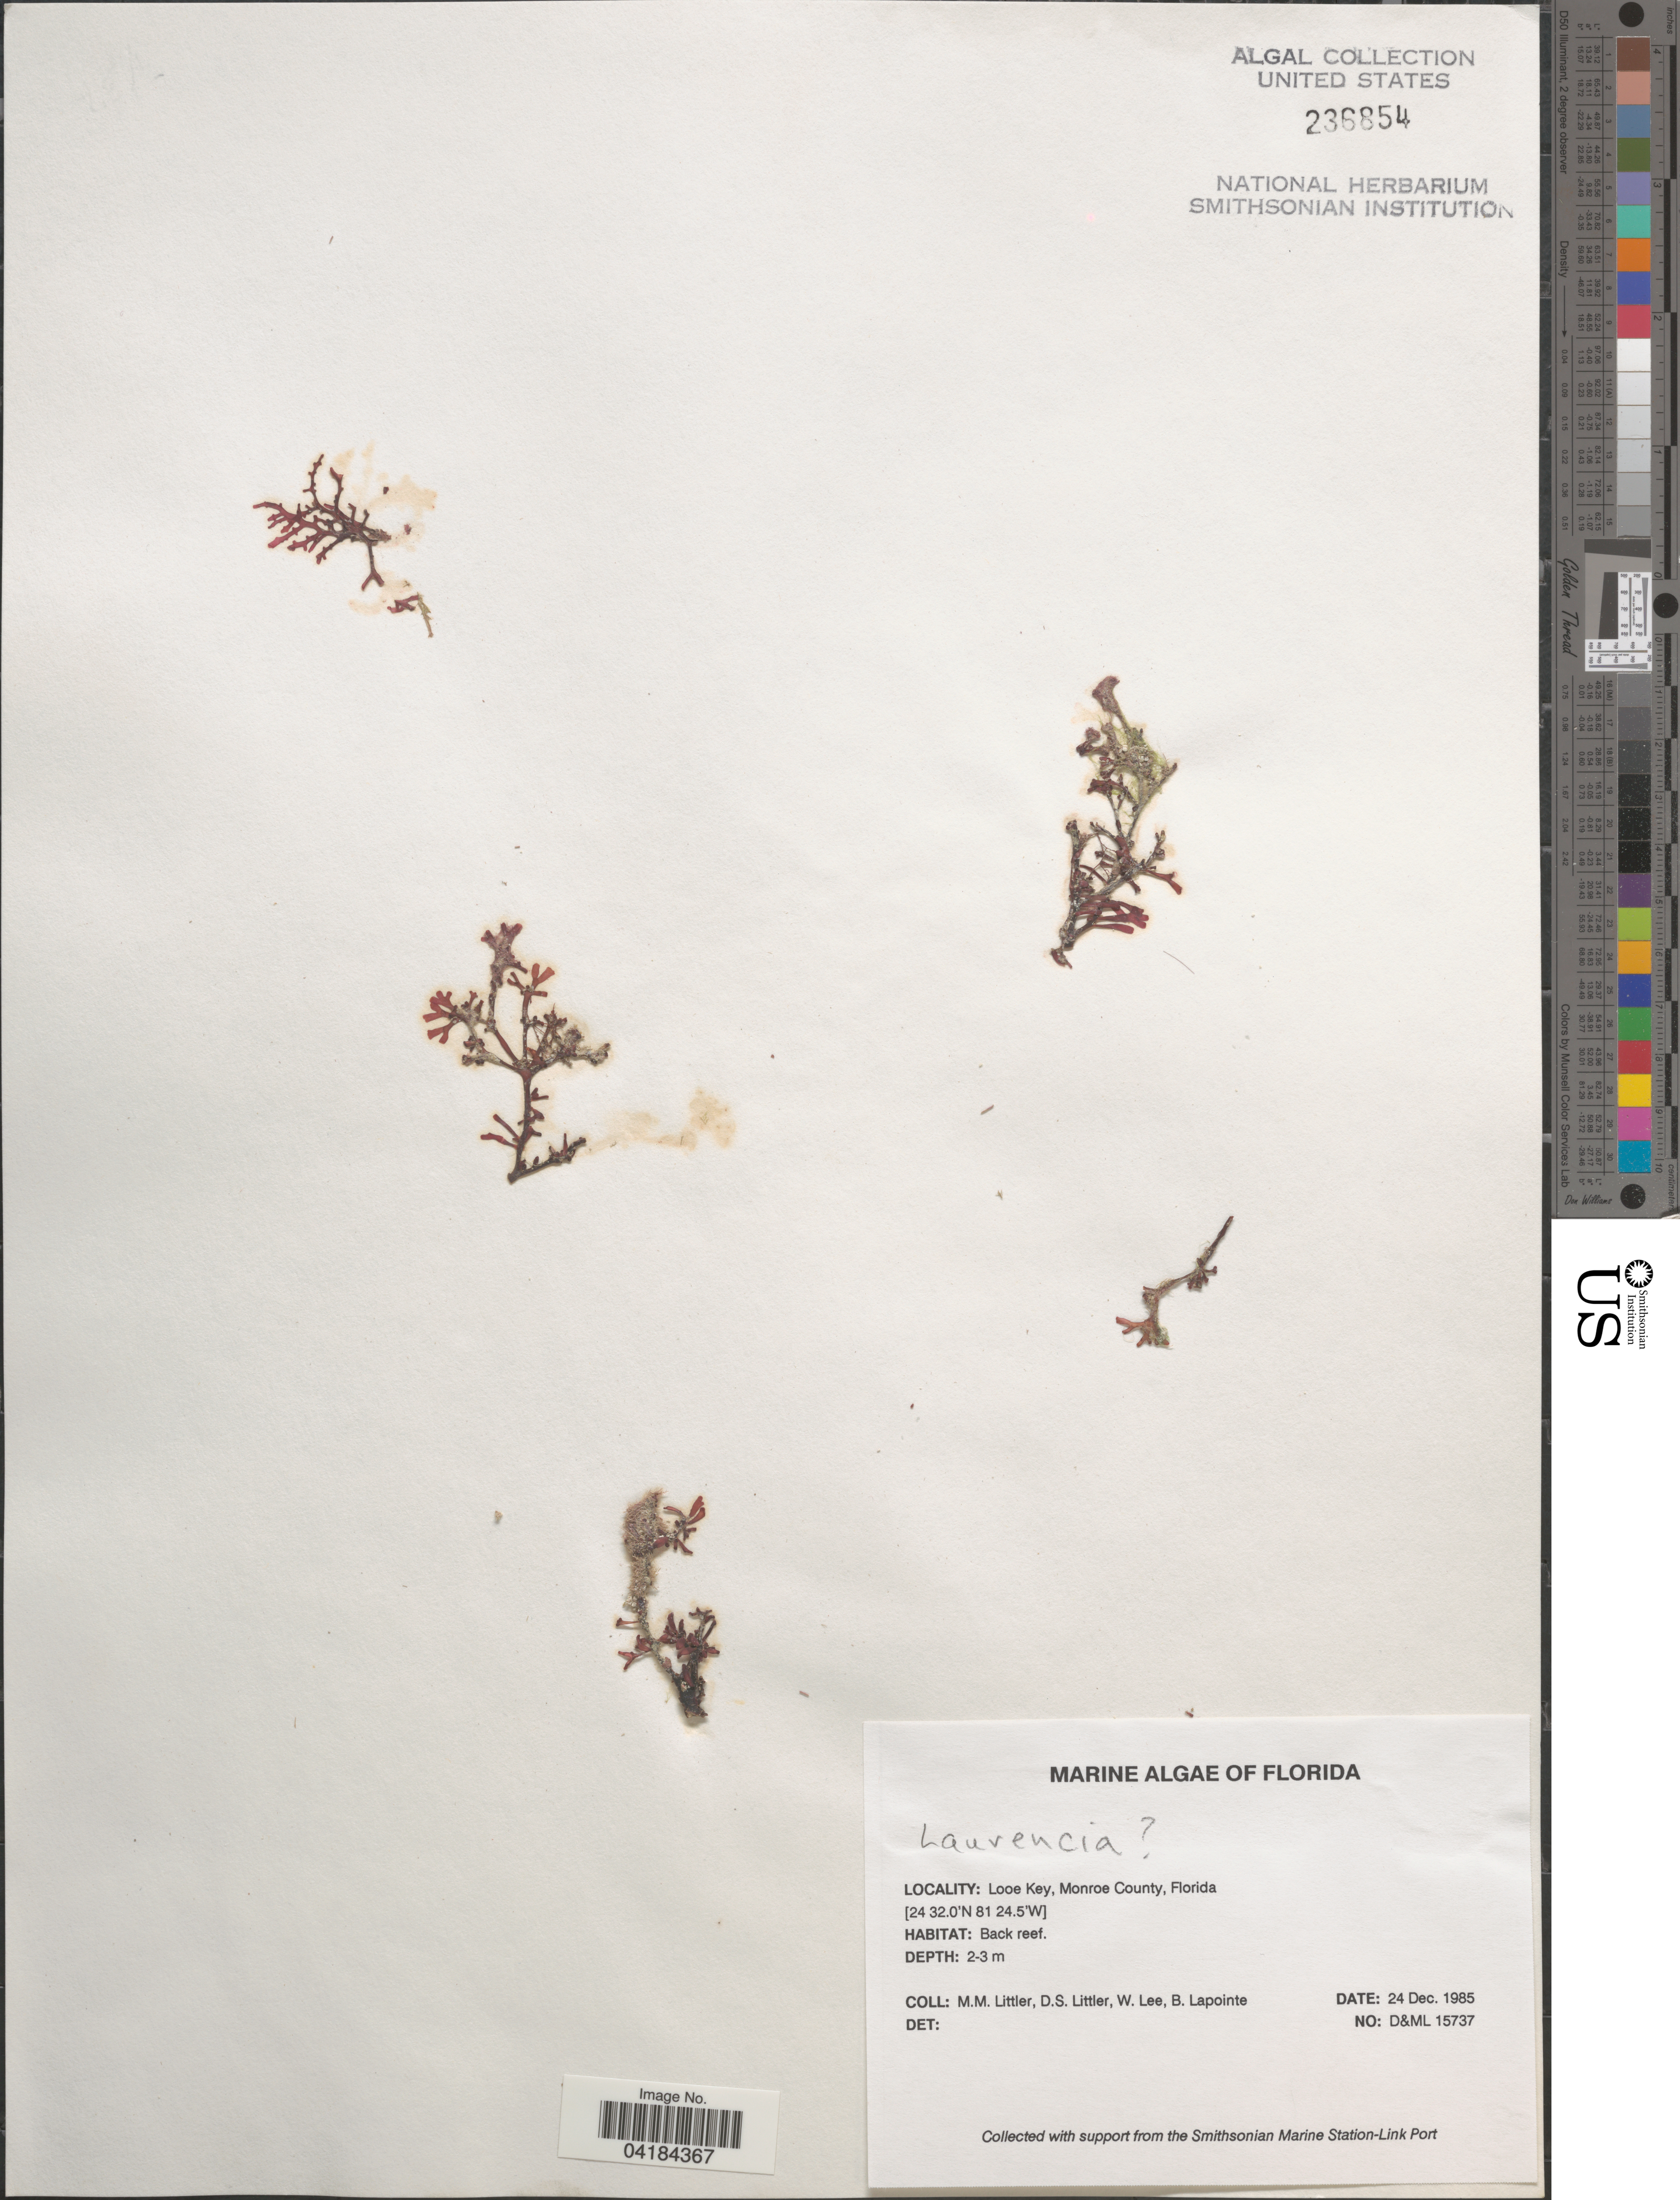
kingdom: Plantae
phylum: Rhodophyta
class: Florideophyceae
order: Ceramiales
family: Rhodomelaceae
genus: Laurencia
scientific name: Laurencia sp.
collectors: D. S. Littler, W. Lee & B. Lapointe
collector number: D&ML15737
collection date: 1985-12-24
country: United States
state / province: Florida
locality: Looe Key, Monroe County.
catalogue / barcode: US 236854